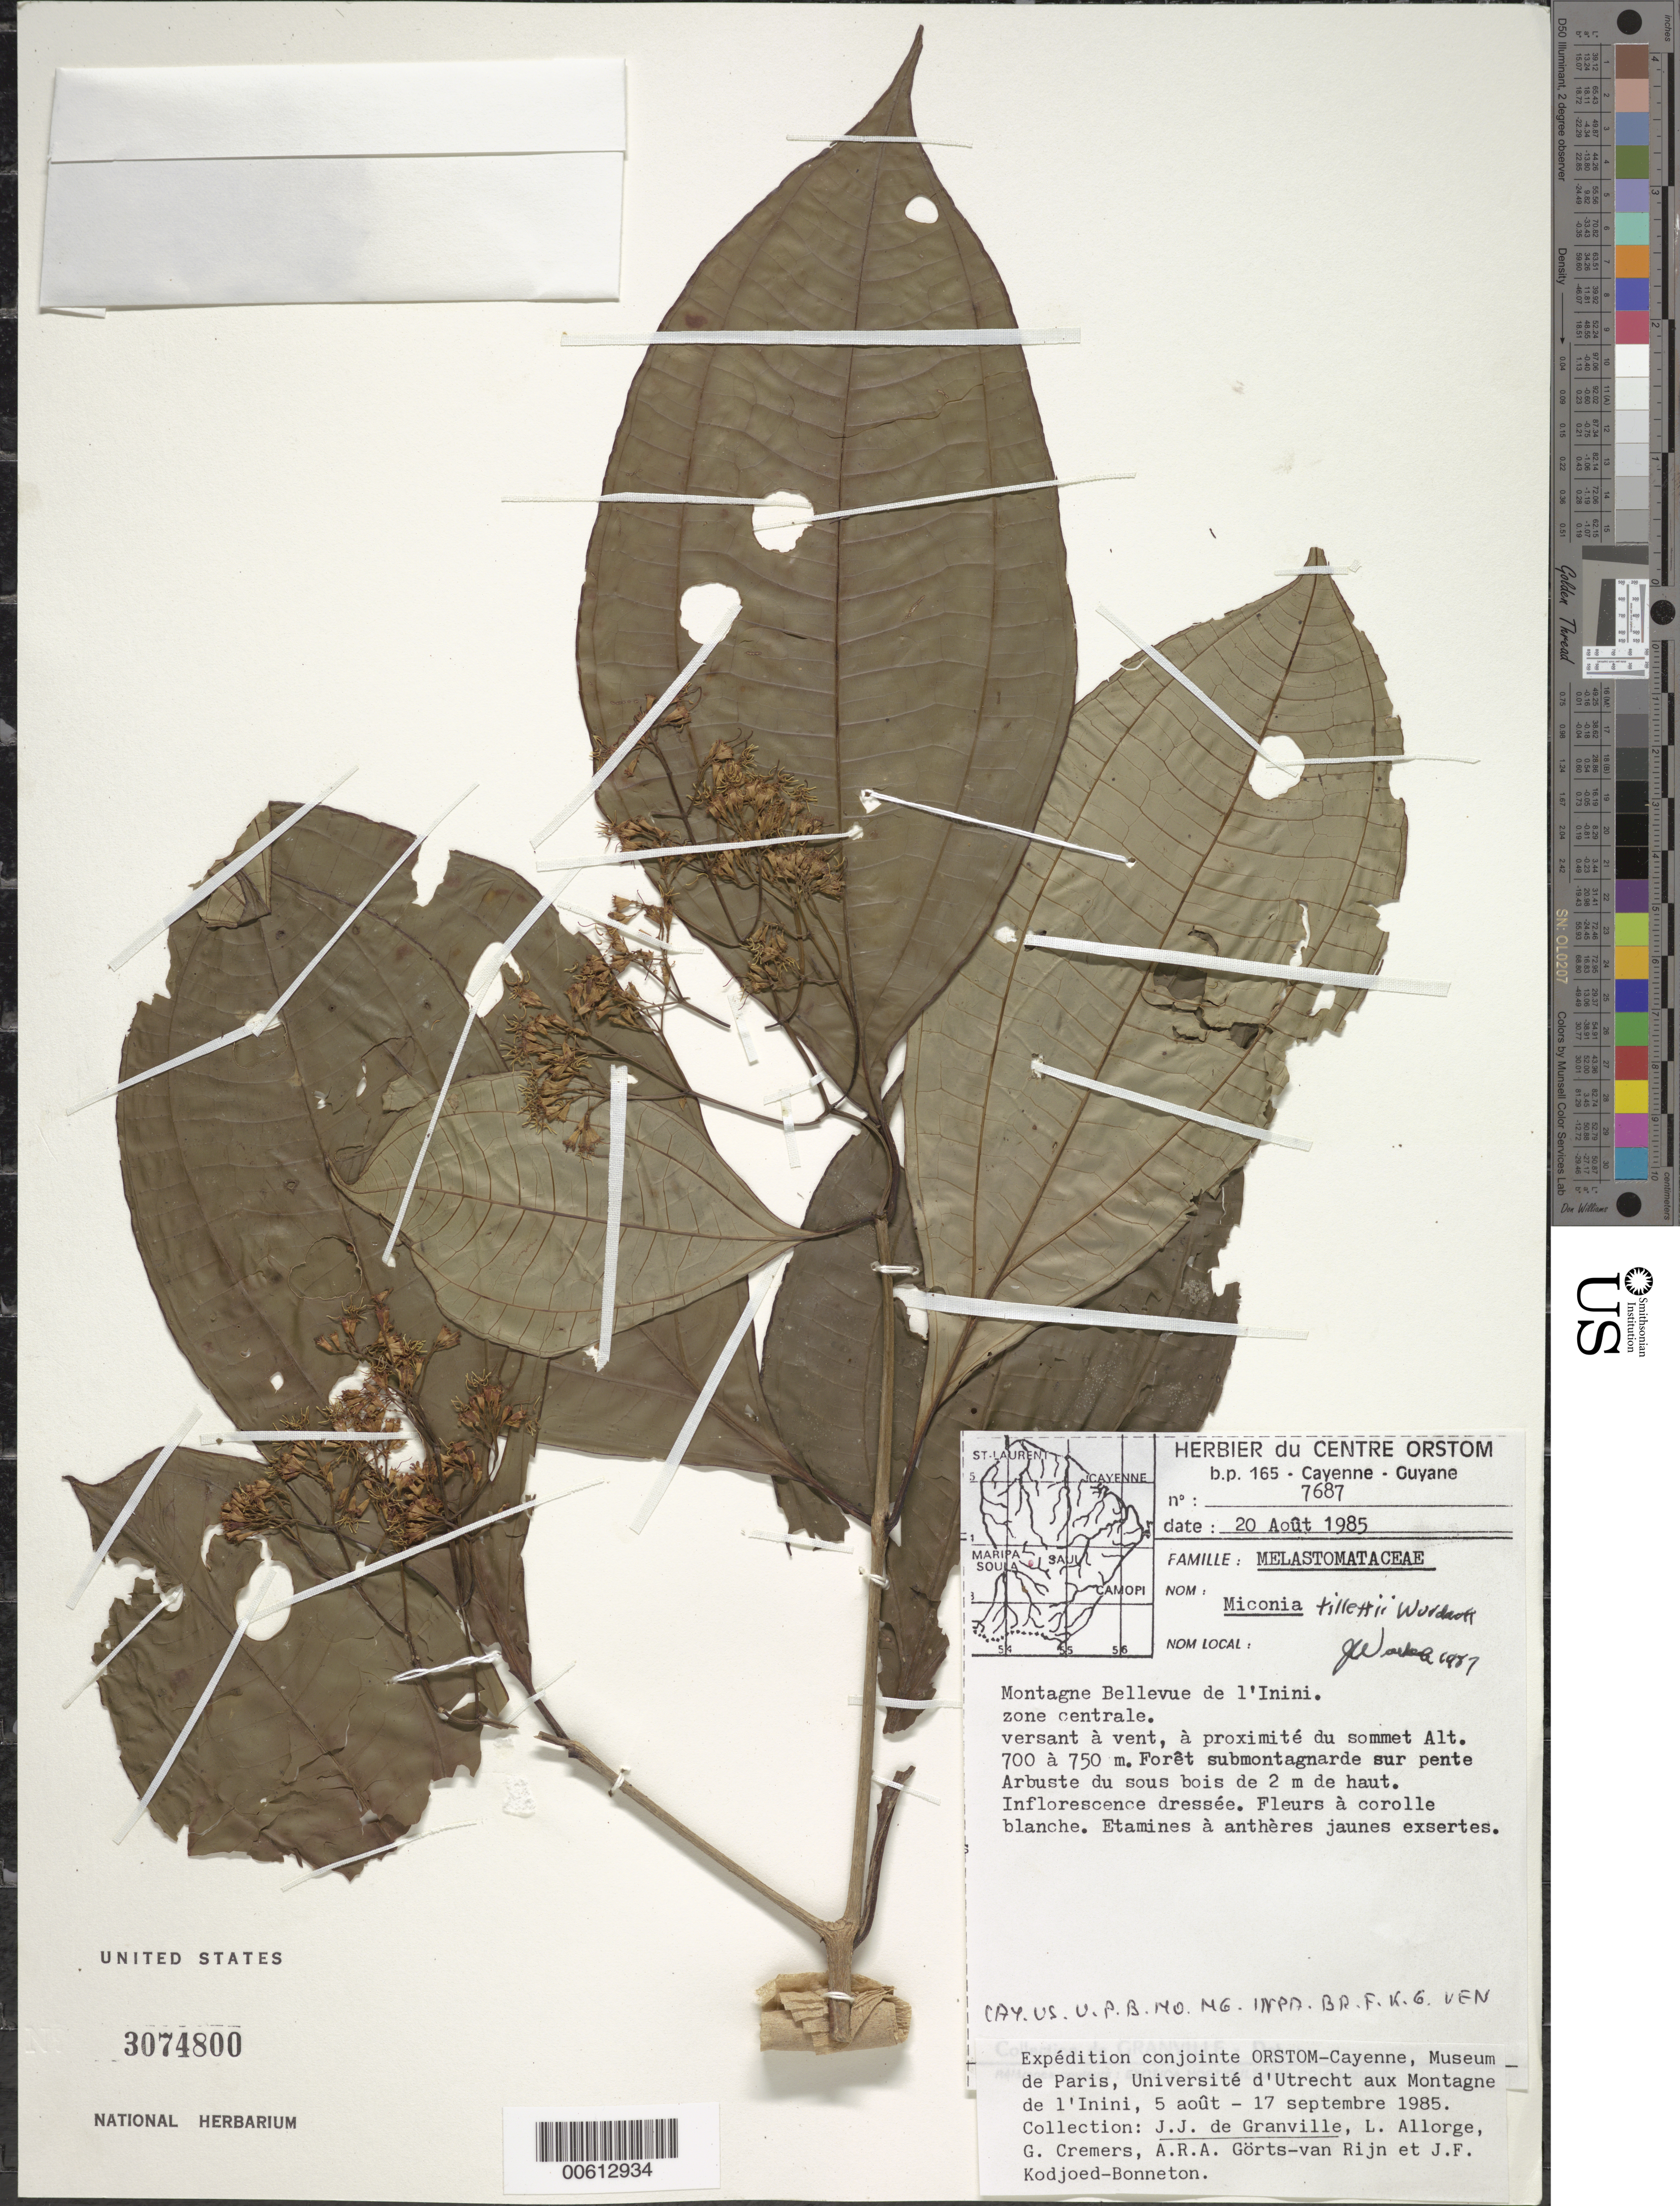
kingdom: Plantae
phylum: Tracheophyta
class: Magnoliopsida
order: Myrtales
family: Melastomataceae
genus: Miconia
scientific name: Miconia tillettii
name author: Wurdack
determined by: Wurdack, John J., (US), US (UNITED STATES)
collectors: J.-J. de Granville, L. Allorge, G. Cremers, A. .R. A. Görts-van Rijn & J. Kodjoed-Bonneton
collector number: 7687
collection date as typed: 20-Aug-85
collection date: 1985-08-20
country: French Guiana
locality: Montagnes Bellevue de l'Inini, zone centrale, versant á vent, au proximité du sommet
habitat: Forêt submontagnarde sur pente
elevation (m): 700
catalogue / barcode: US 3074800